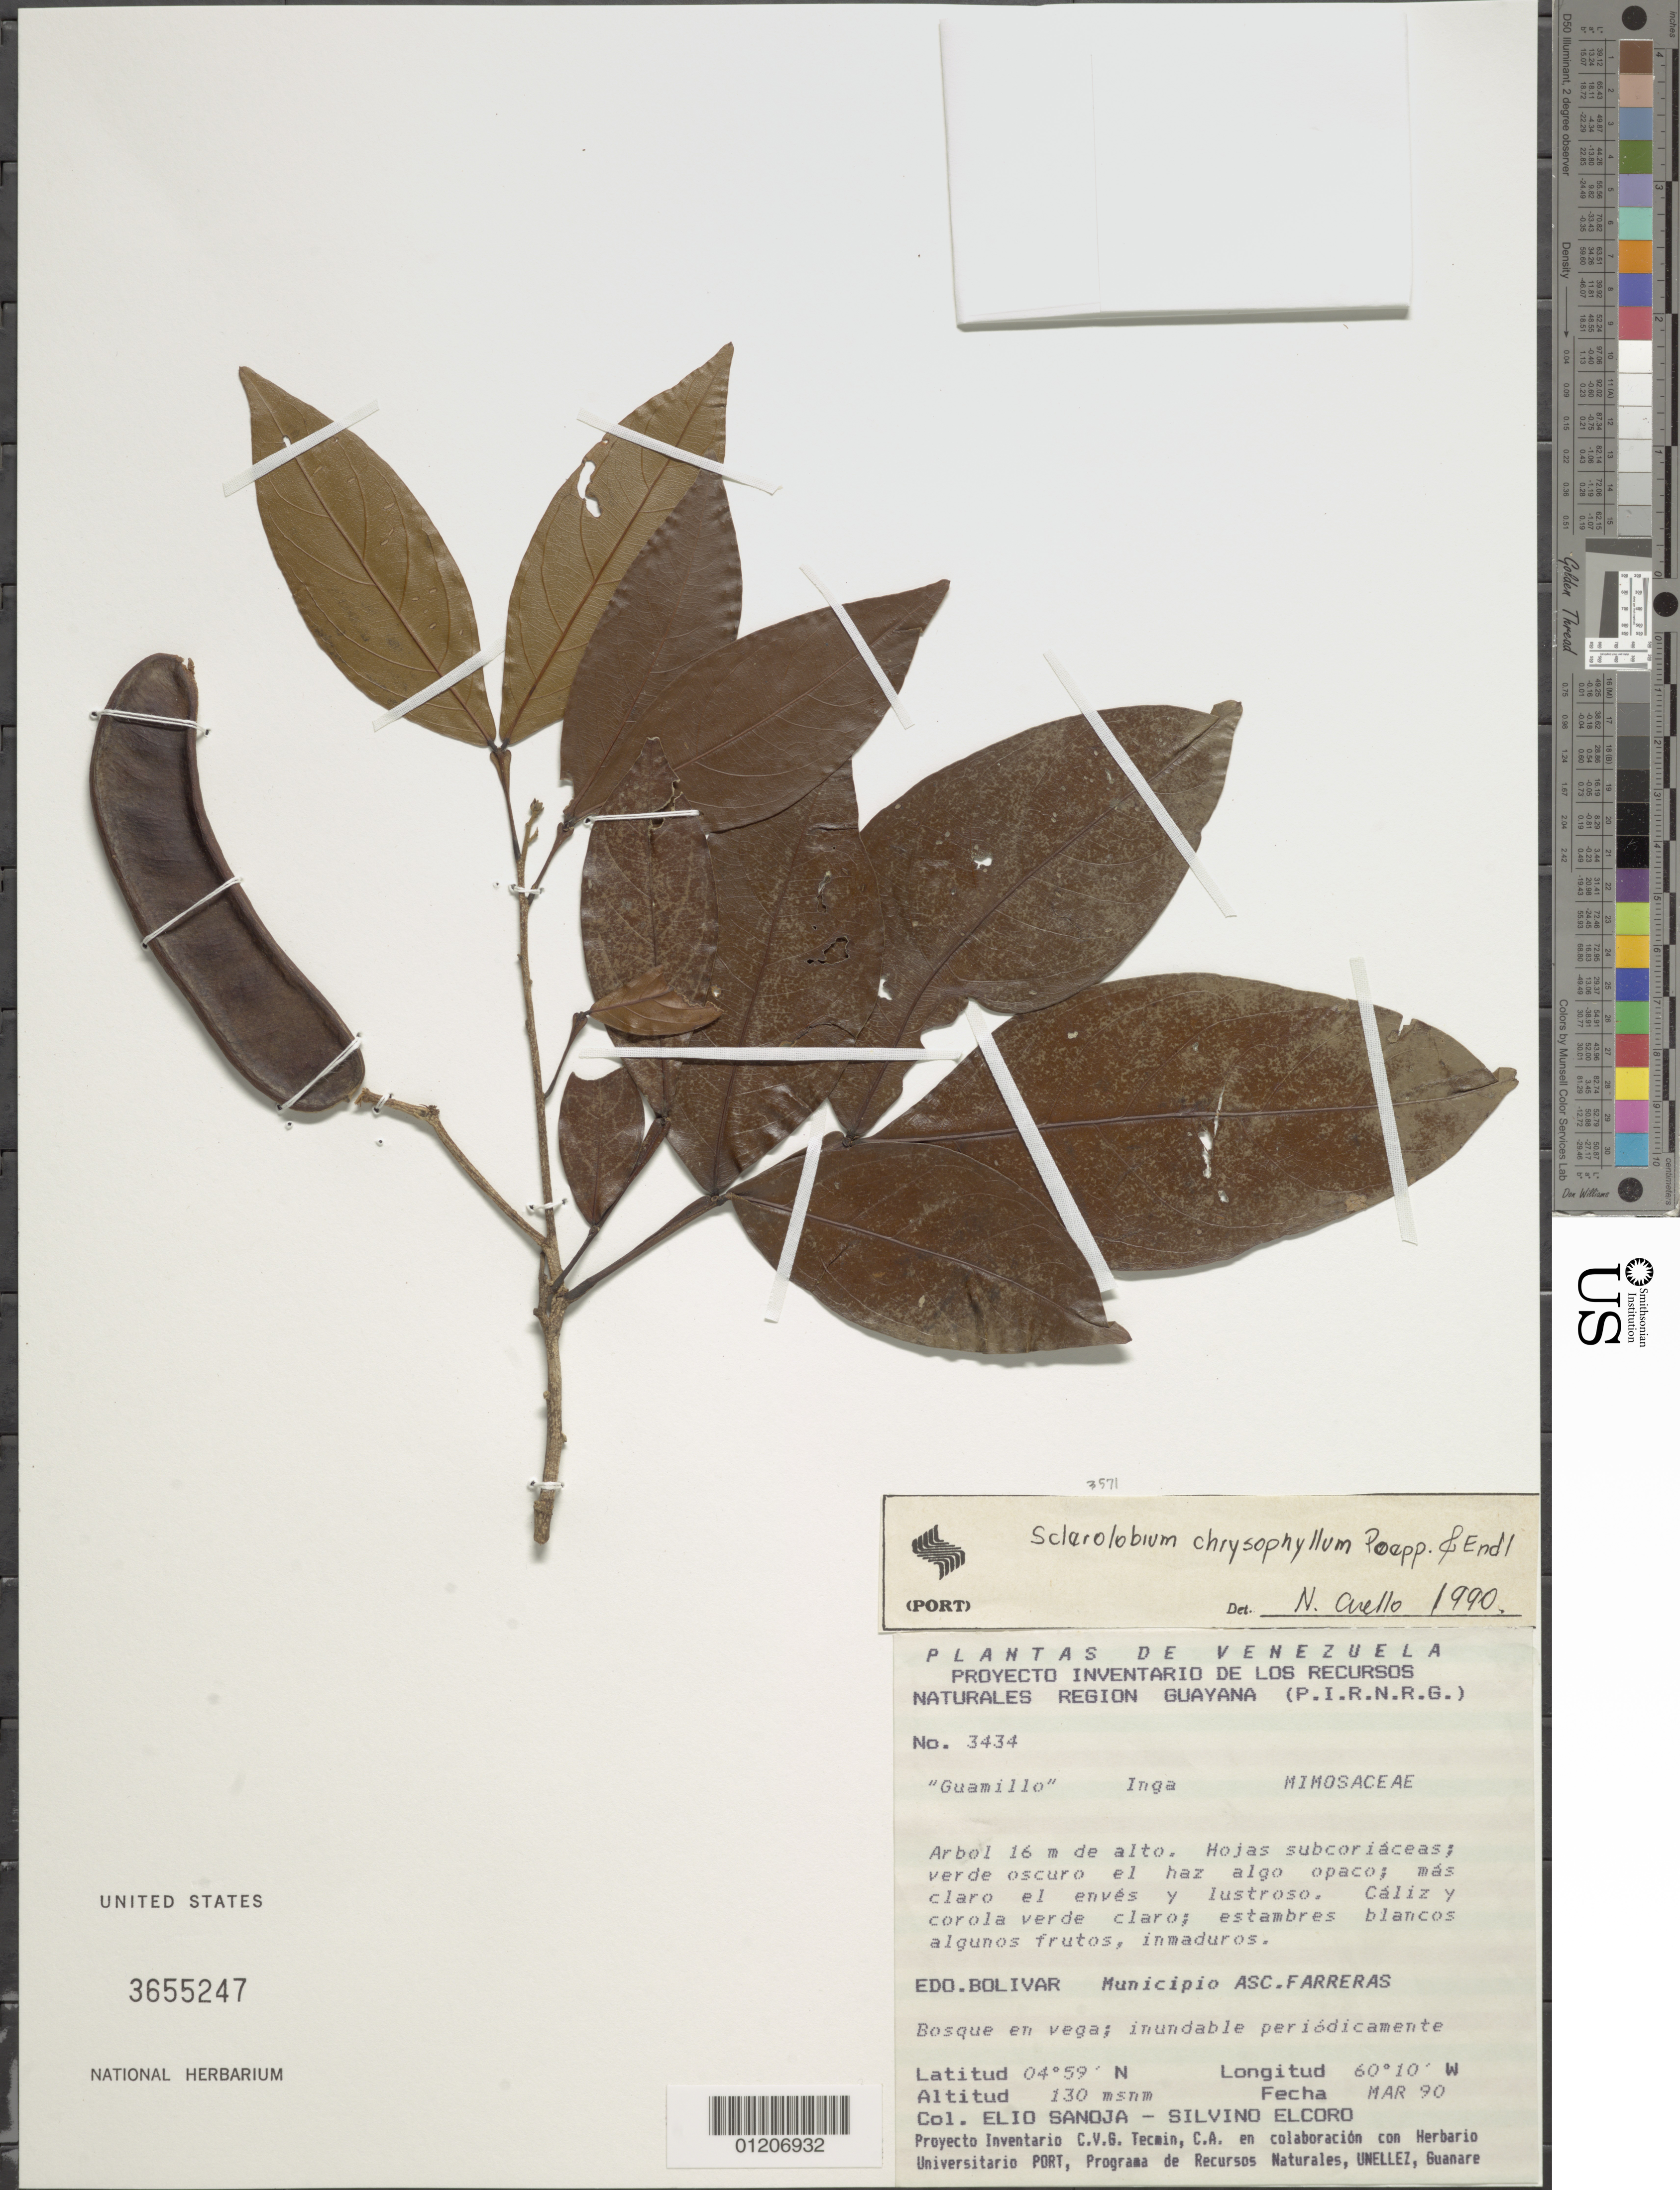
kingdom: Plantae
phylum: Tracheophyta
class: Magnoliopsida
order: Fabales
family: Fabaceae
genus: Inga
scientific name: Inga umbellifera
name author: (Vahl) Steud. ex DC.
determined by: Romero, C.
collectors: E. Sanoja & S. Elcoro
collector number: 3434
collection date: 1990-03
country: Venezuela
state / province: Bolívar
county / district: Sucre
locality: Ascención Farreras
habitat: Bosque en vega; inundable periodicamente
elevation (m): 130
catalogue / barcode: US 3655247